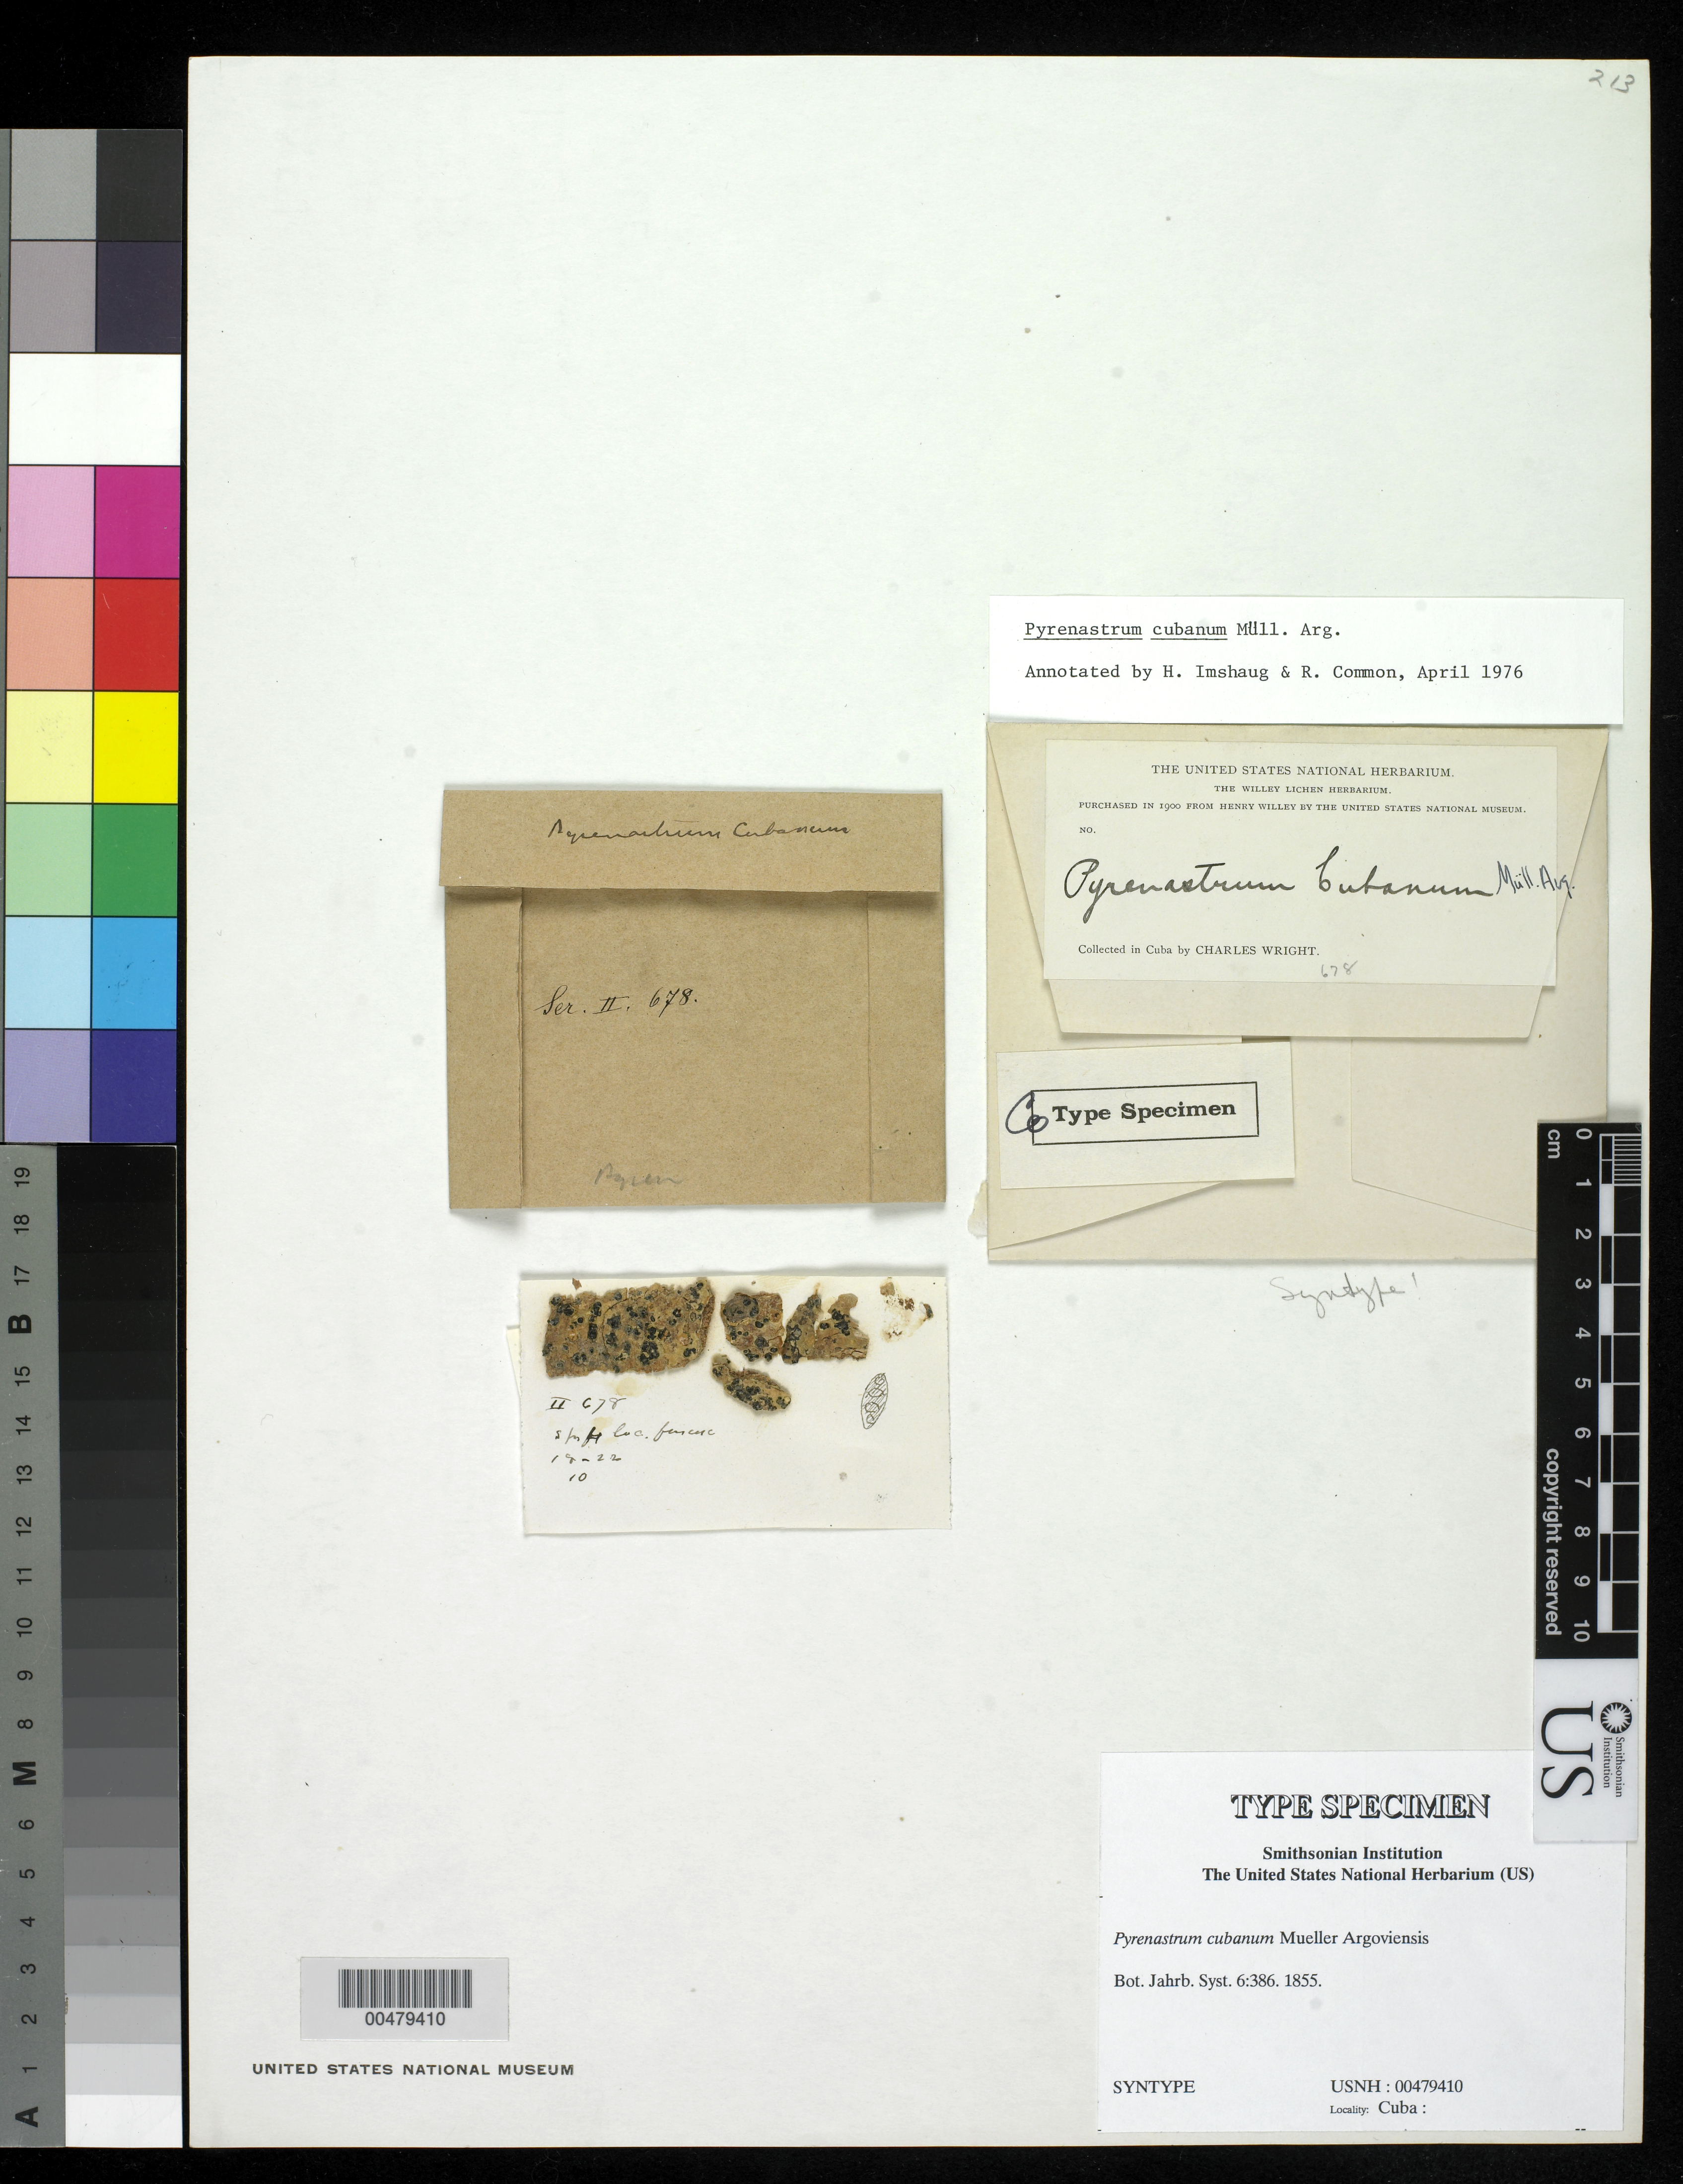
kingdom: Fungi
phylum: Ascomycota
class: Eurotiomycetes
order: Pyrenulales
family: Pyrenulaceae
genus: Pyrenastrum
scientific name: Pyrenastrum cubanum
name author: Müll. Arg.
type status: Syntype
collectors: C. Wright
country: Cuba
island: Greater Antilles